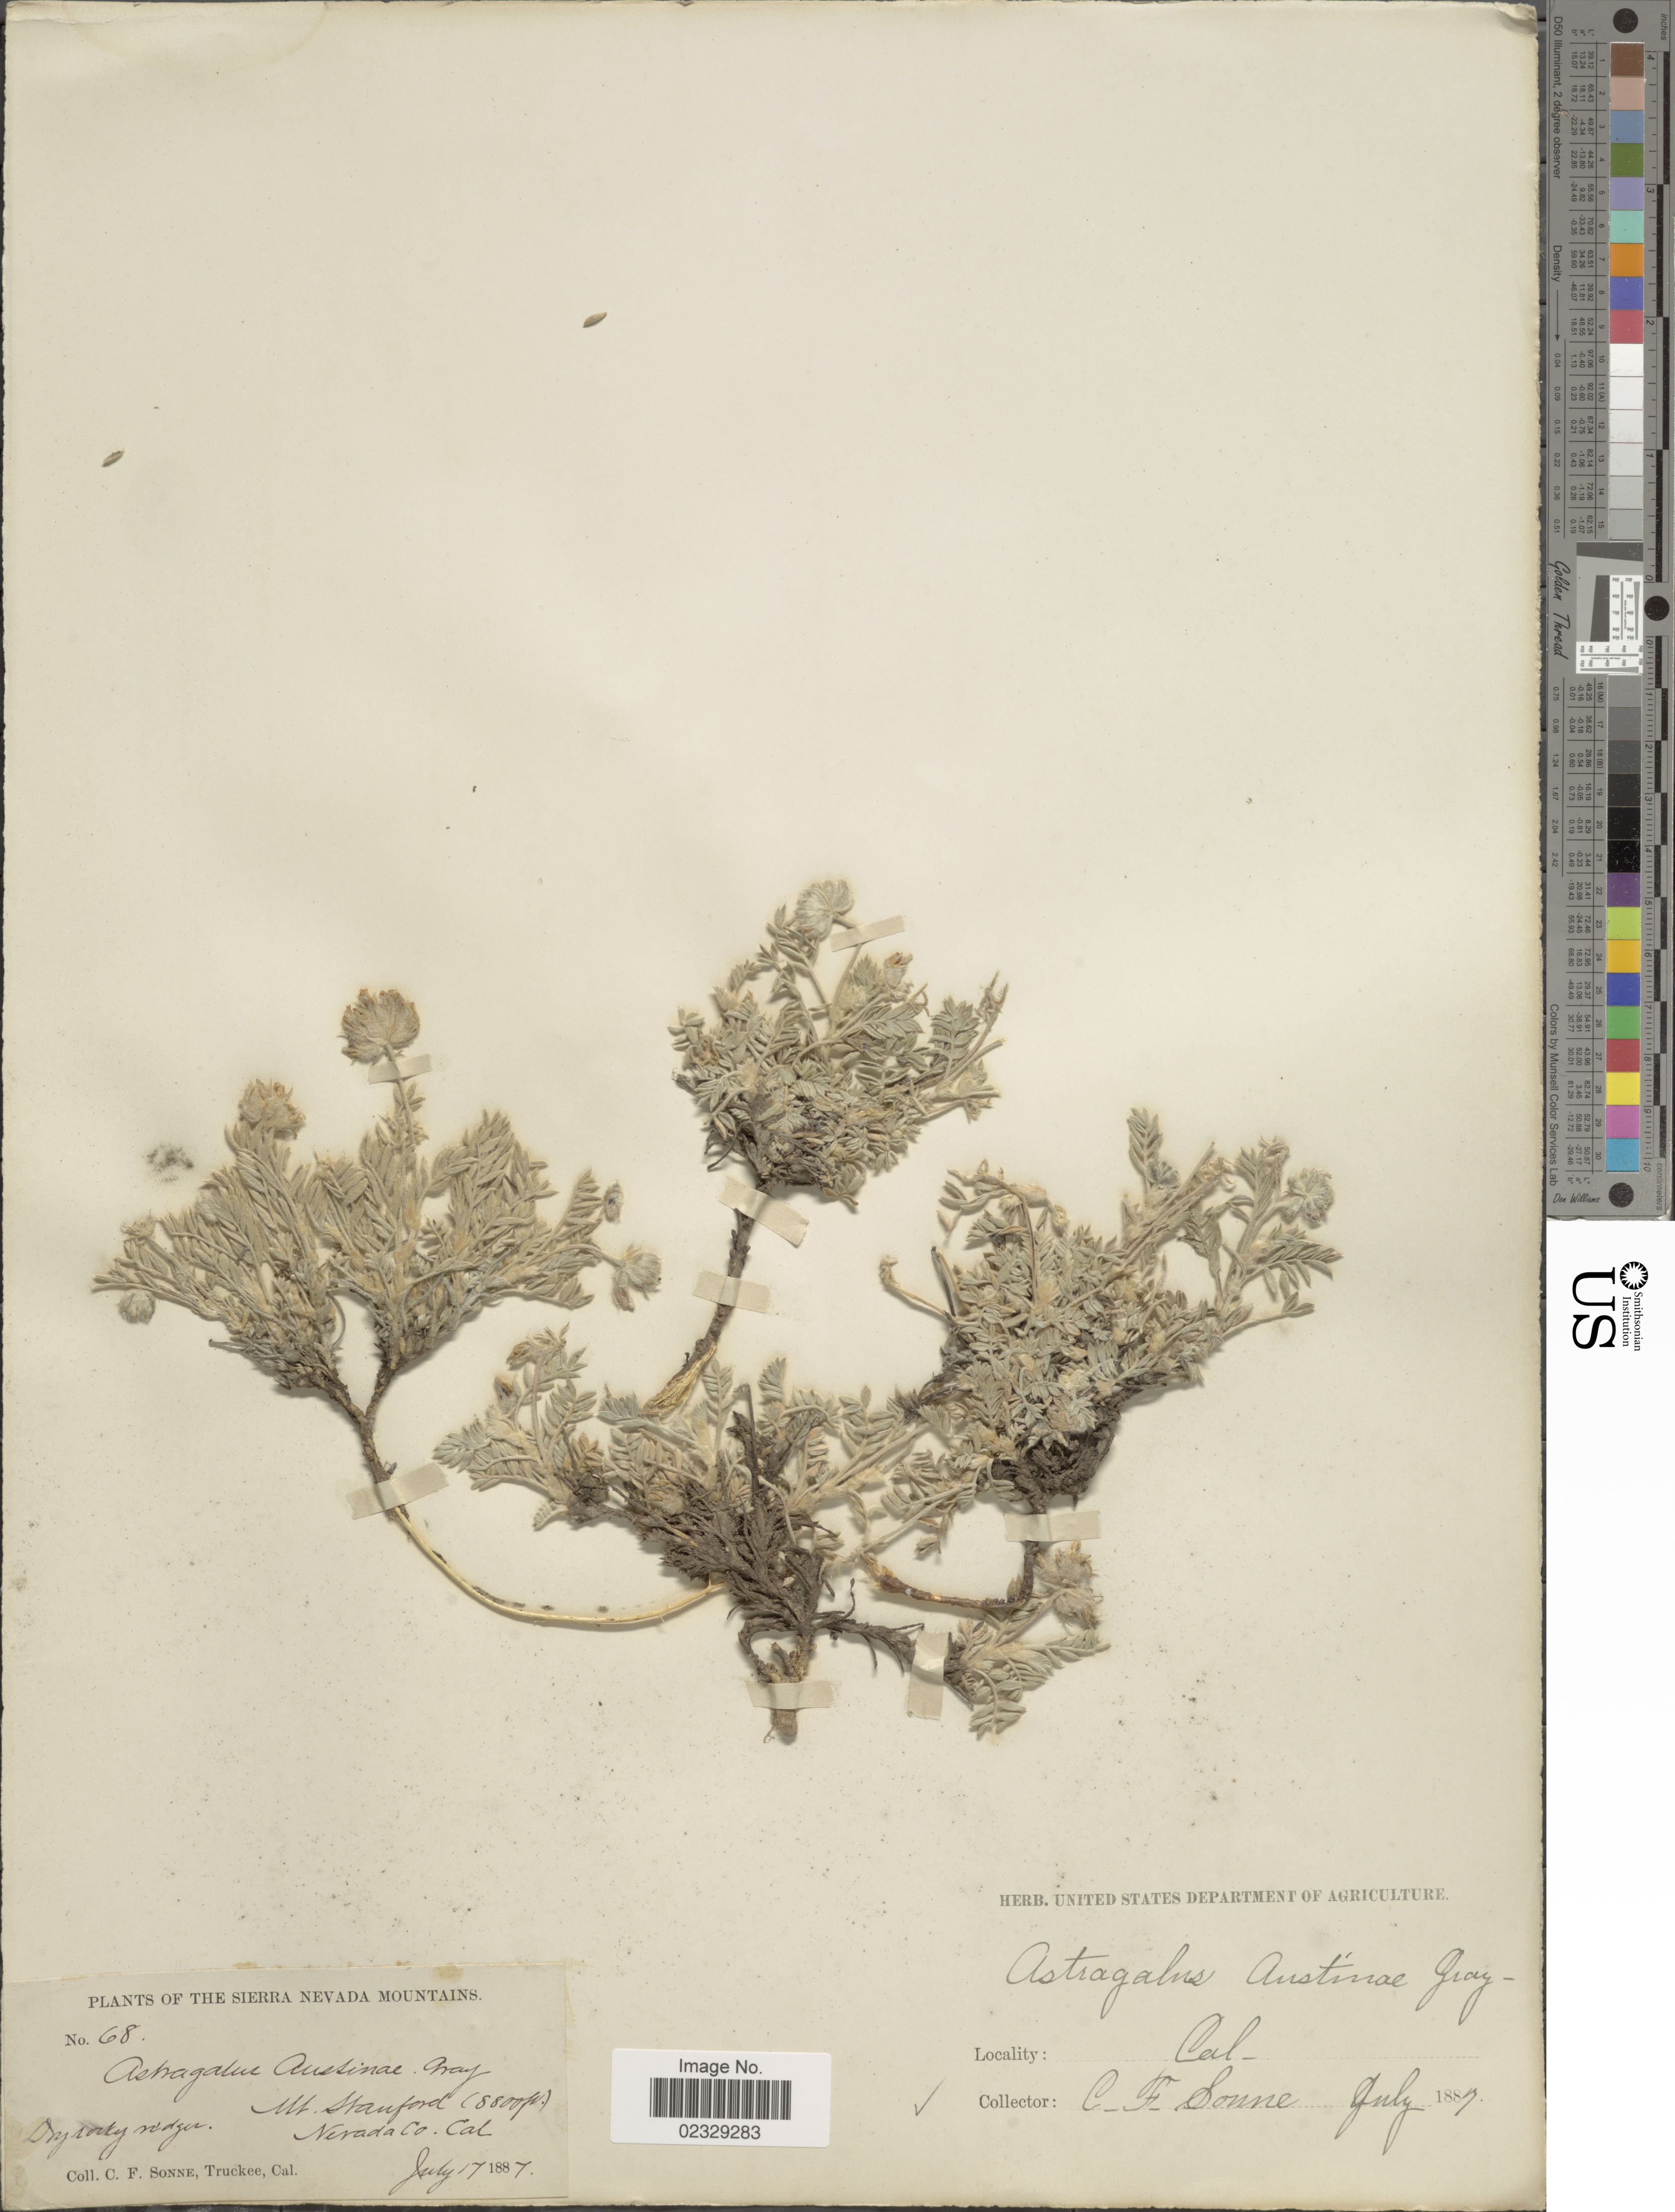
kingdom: Plantae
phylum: Tracheophyta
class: Magnoliopsida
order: Fabales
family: Fabaceae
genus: Astragalus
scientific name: Astragalus austinae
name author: M.E. Jones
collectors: C. Sonne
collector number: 68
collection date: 1887-07-17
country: United States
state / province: California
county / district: Nevada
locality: The Sierra Nevada Mountains, Mt Stanford, Dry rocky ridges, Nevada Co